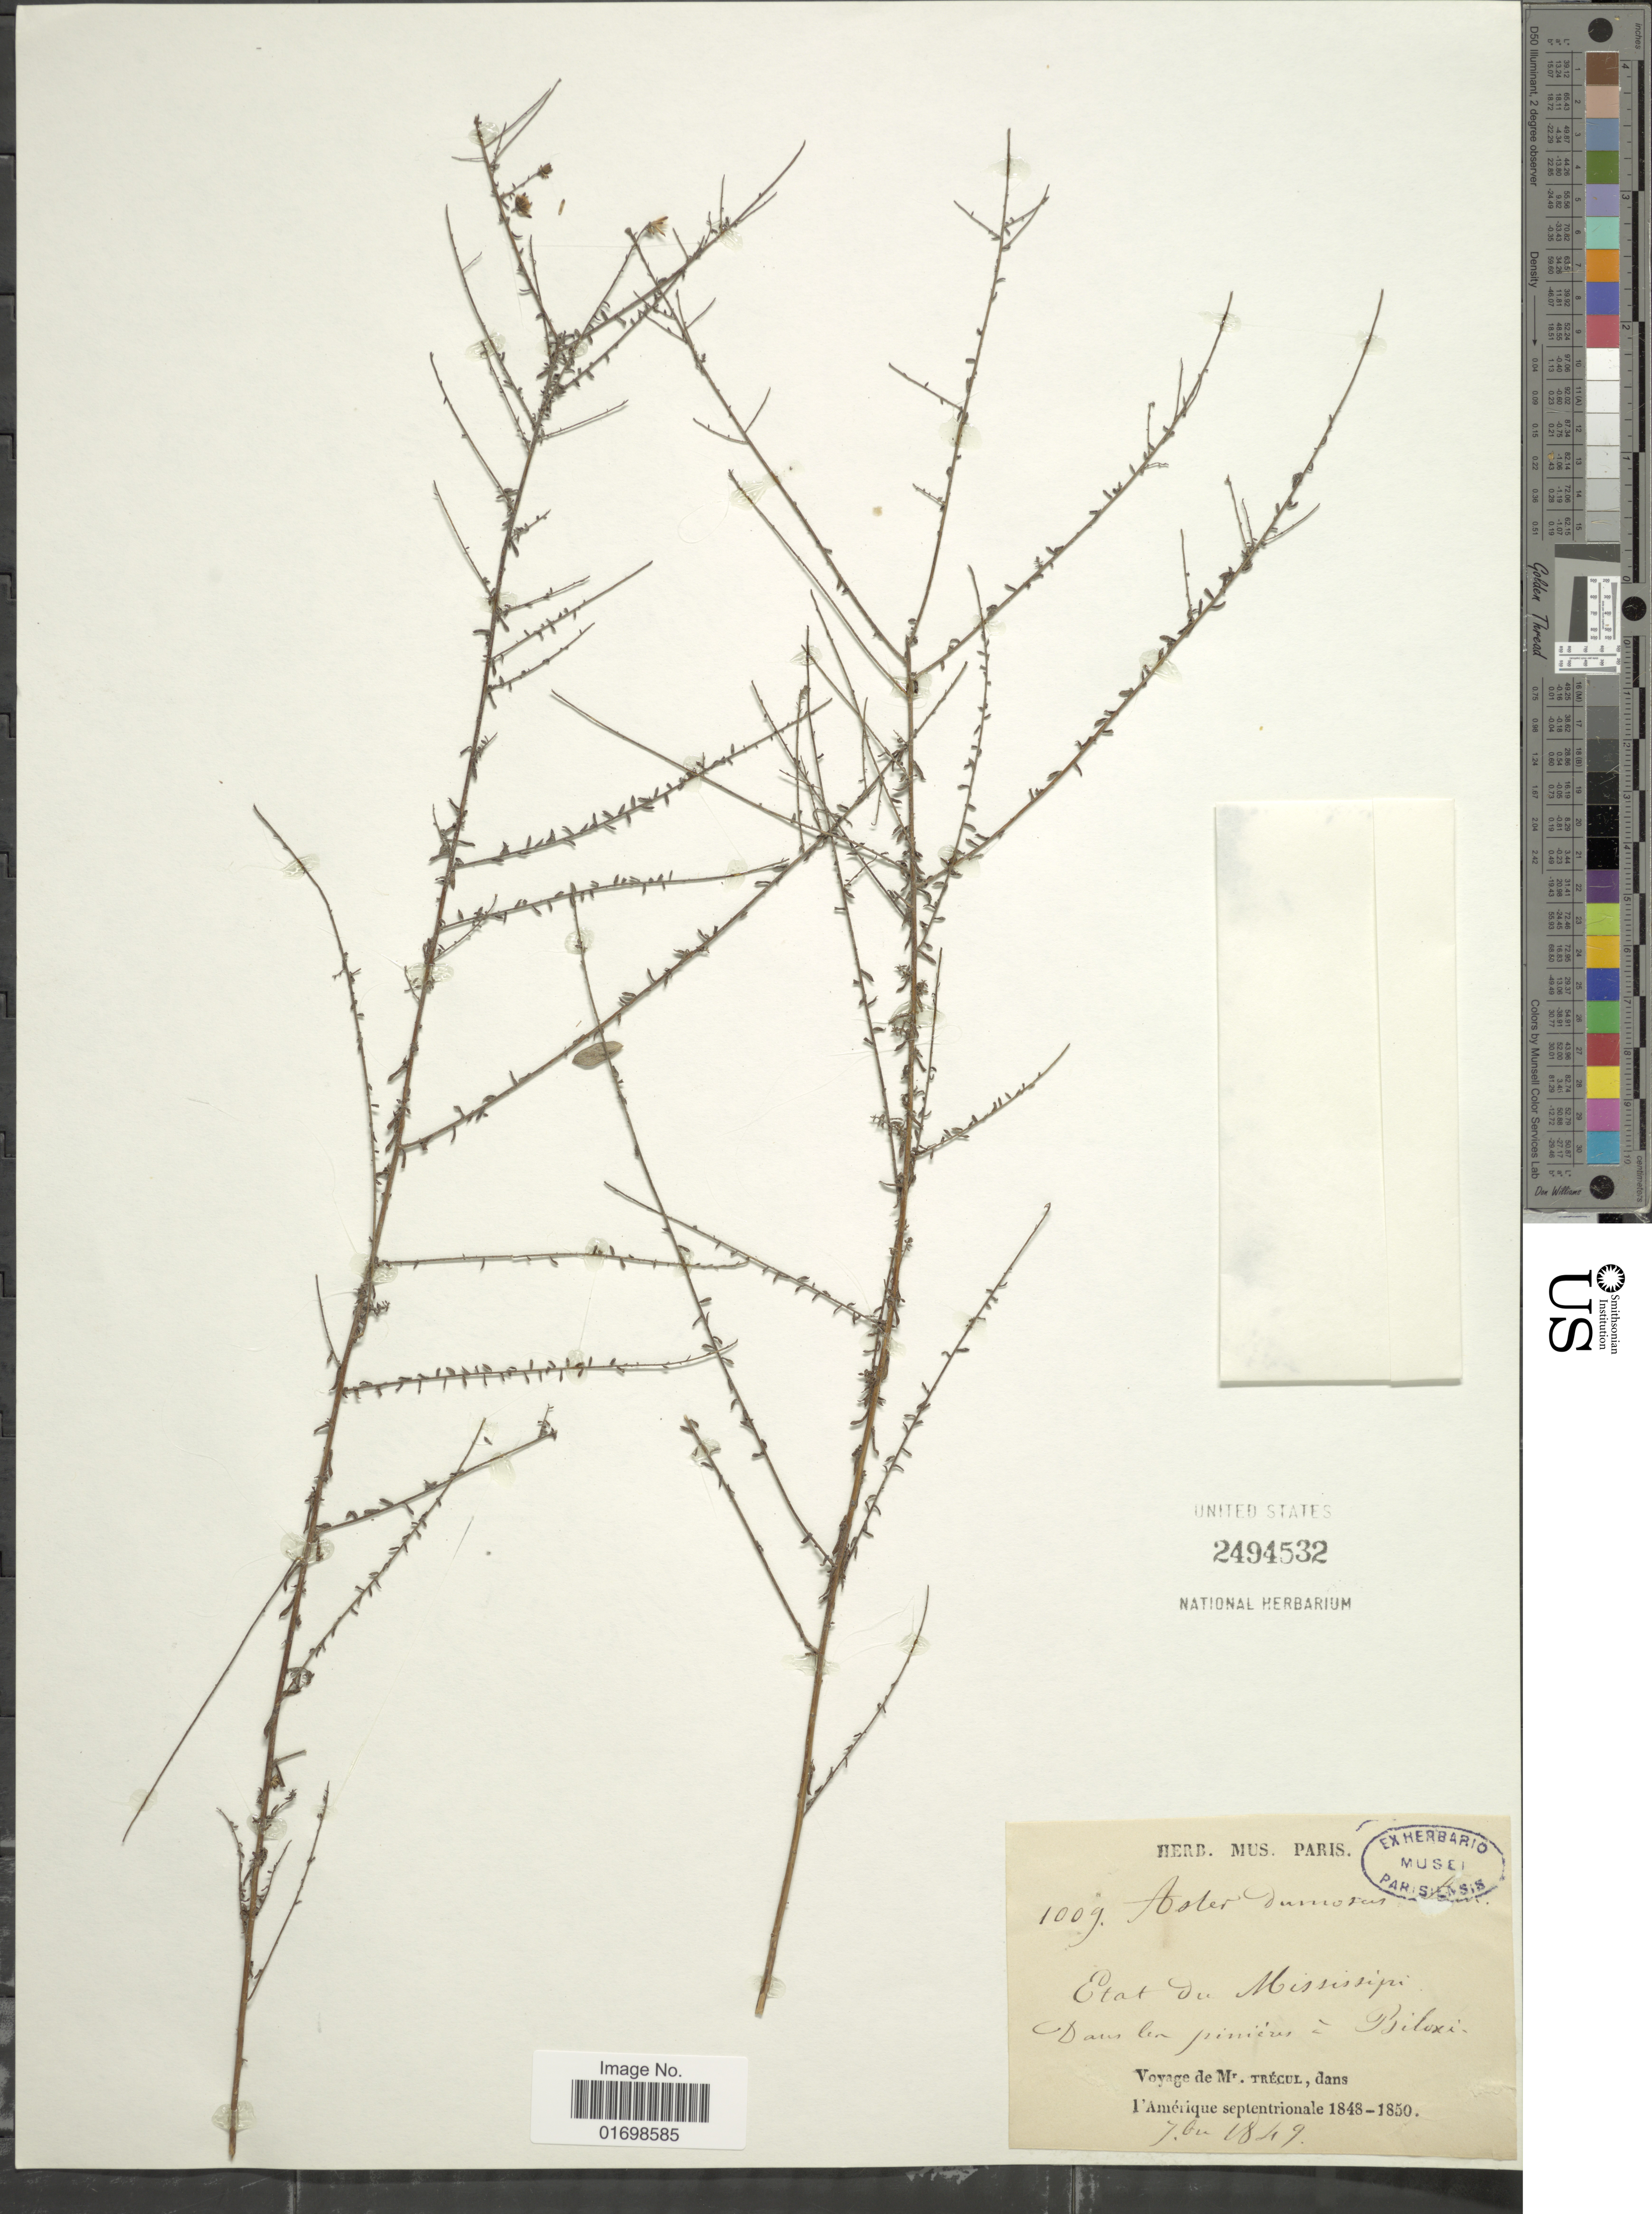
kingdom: Plantae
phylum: Tracheophyta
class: Magnoliopsida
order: Asterales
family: Asteraceae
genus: Symphyotrichum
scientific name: Symphyotrichum dumosum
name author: (L.) G.L. Nesom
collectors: A. Trécul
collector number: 1009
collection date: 1849-08-07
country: United States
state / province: Mississippi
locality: Etat du Mississippi, Dans la pinieres a Biloxi.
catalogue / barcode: US 2494532